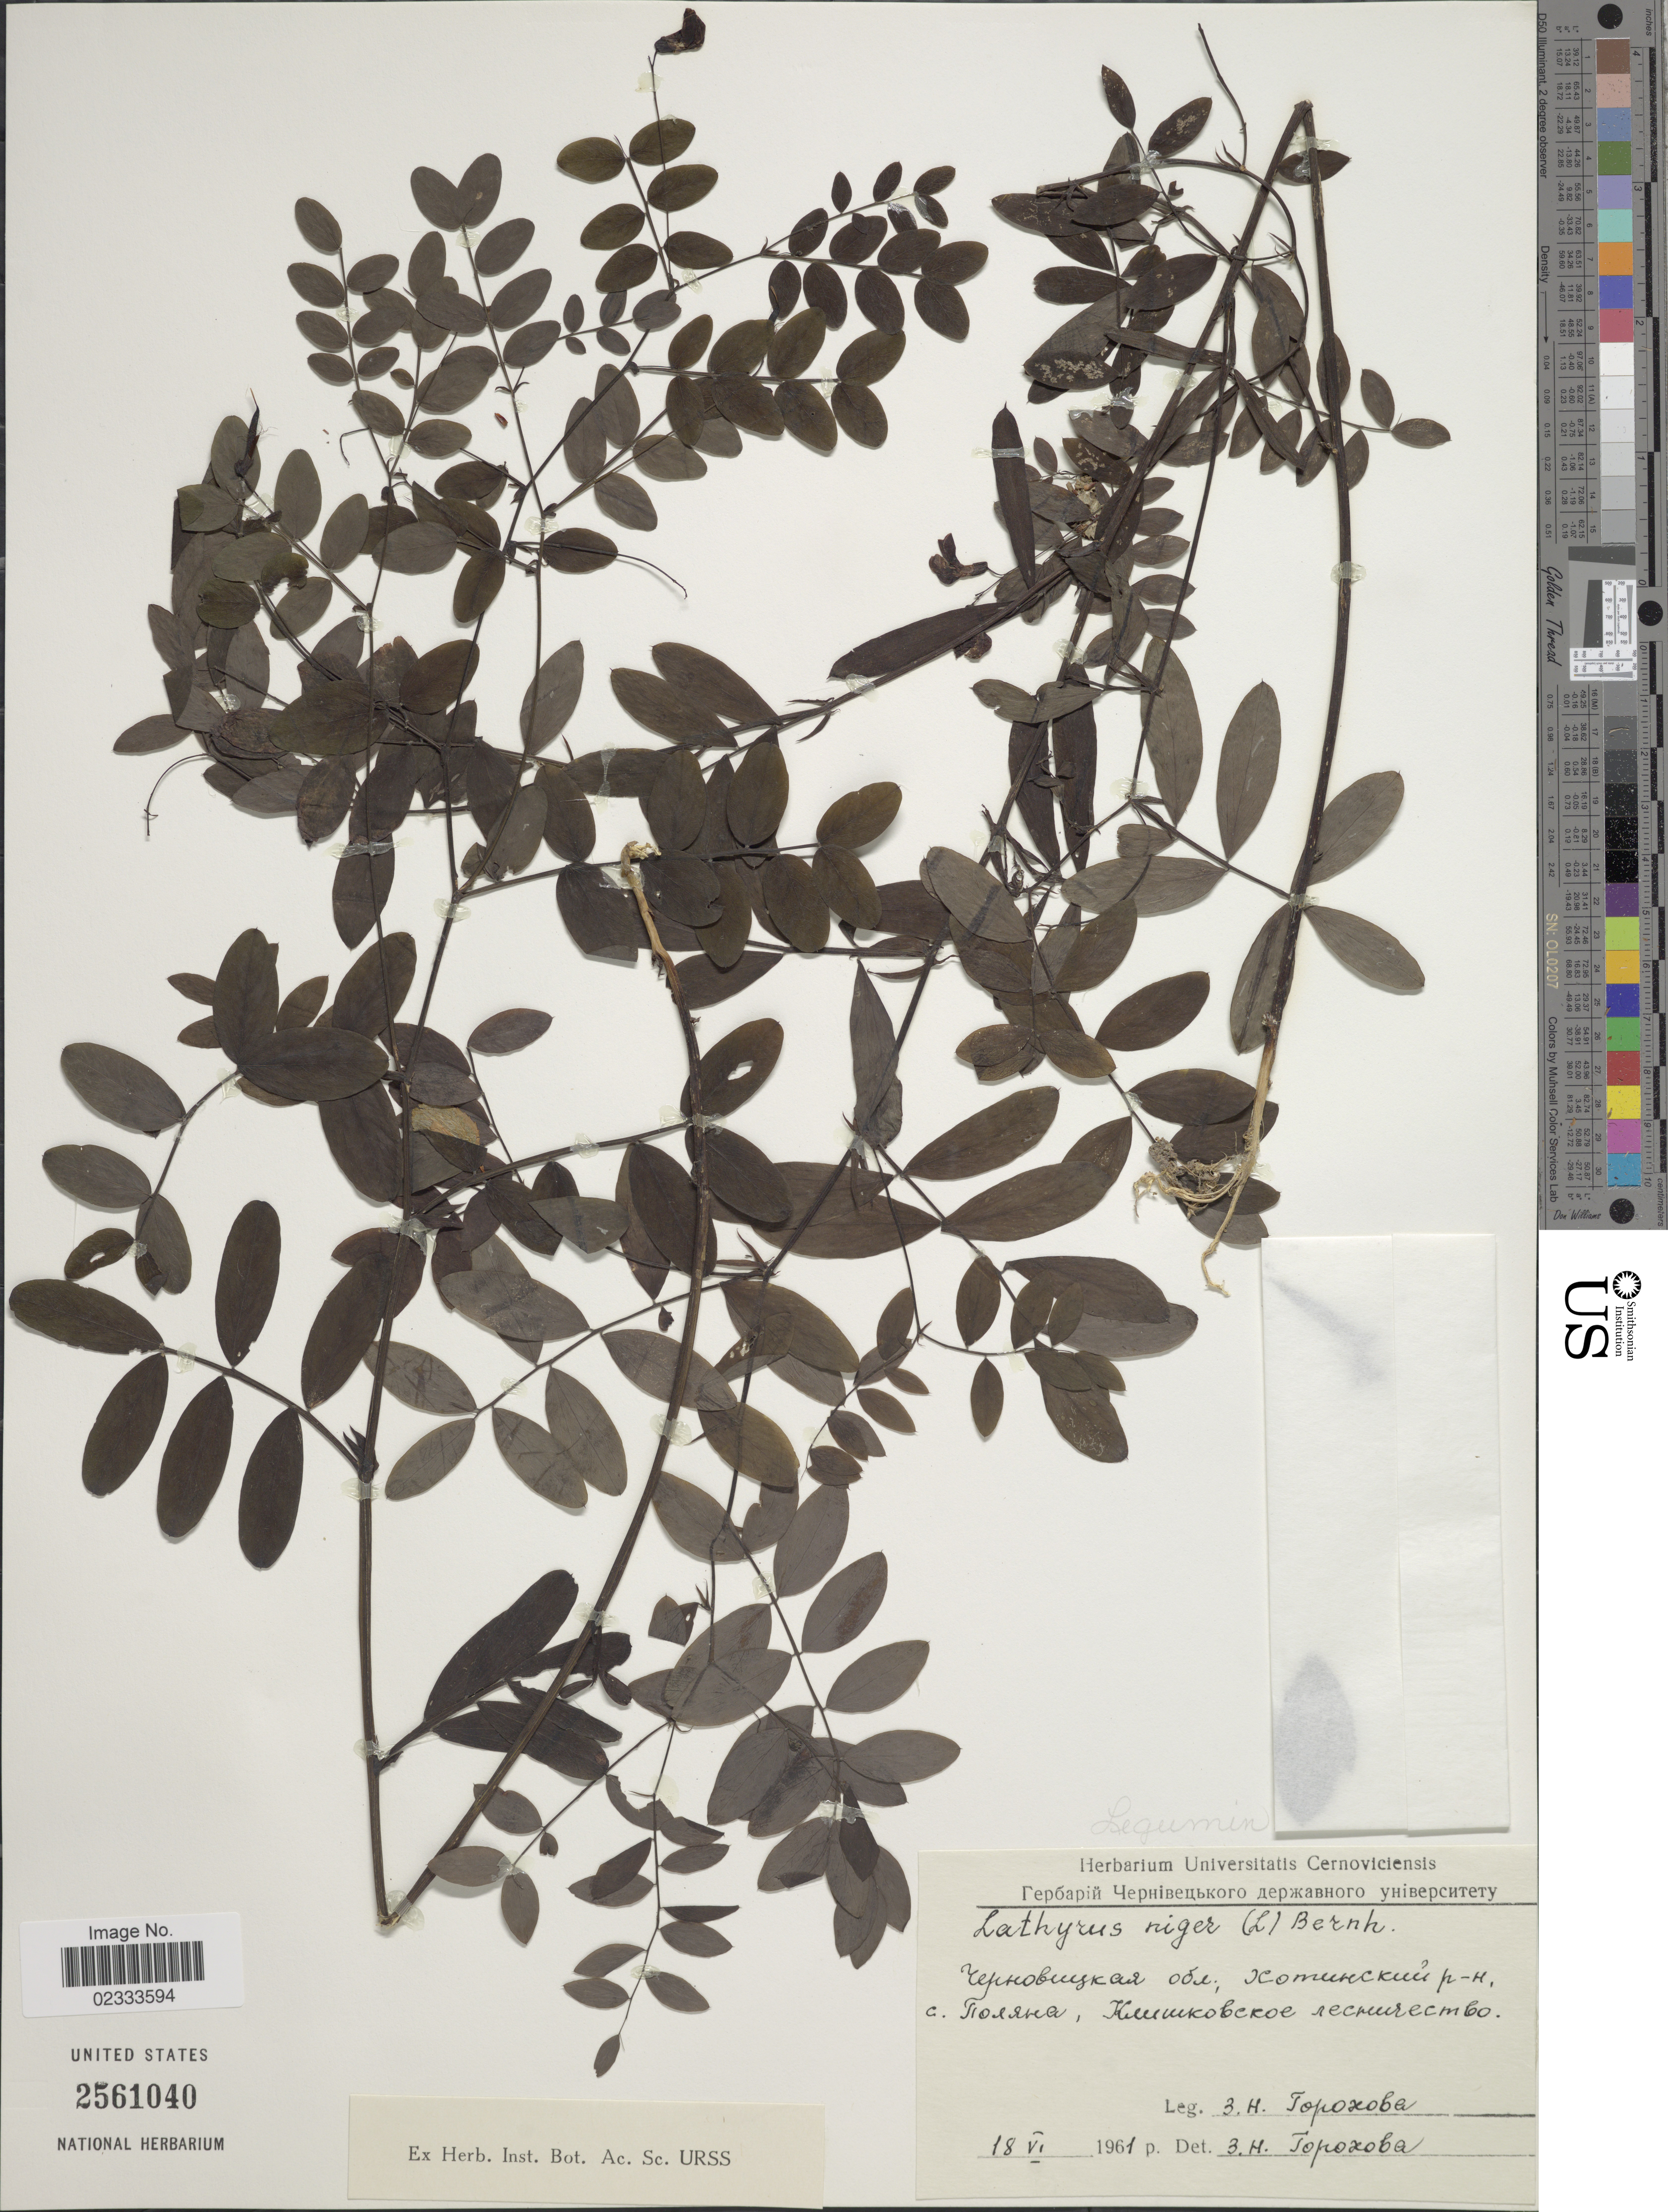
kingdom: Plantae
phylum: Tracheophyta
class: Magnoliopsida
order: Fabales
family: Fabaceae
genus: Lathyrus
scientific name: Lathyrus niger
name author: (L.) Bernh.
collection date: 1961-06-18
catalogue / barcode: US 2561040